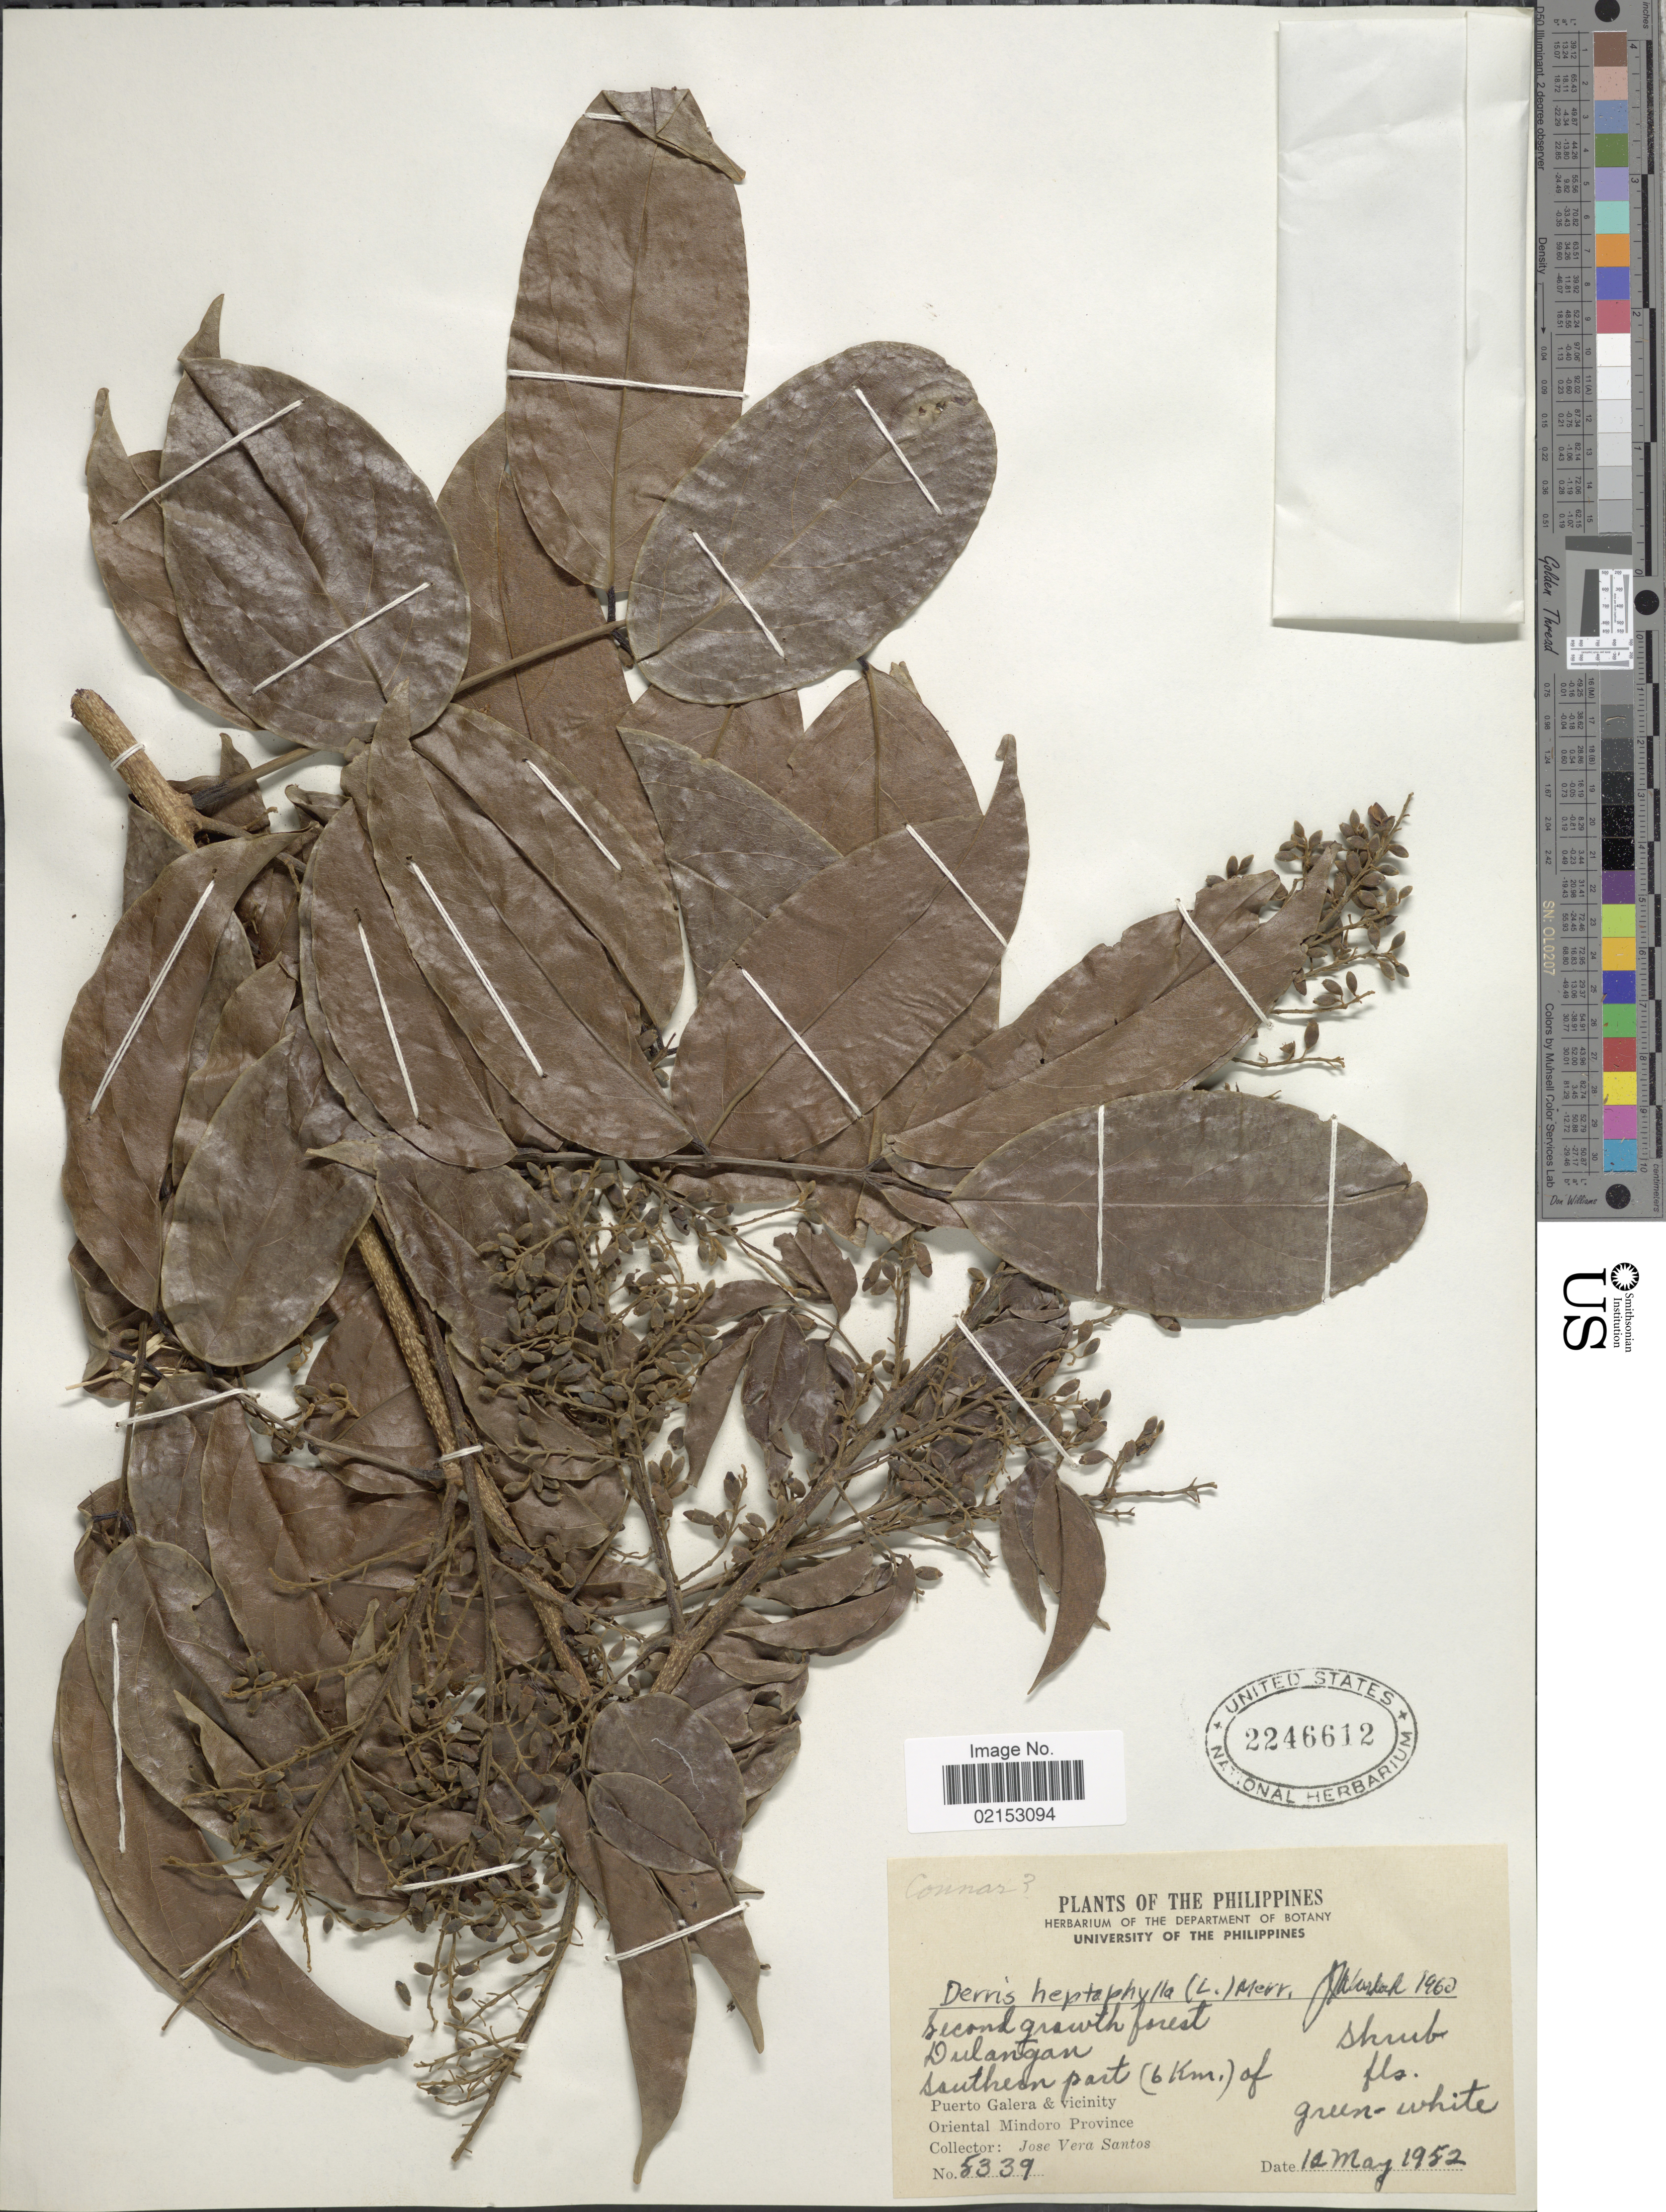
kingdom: Plantae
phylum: Tracheophyta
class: Magnoliopsida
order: Fabales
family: Fabaceae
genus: Aganope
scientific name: Aganope heptaphylla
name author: (L.) Polhill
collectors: J. Santos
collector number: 5339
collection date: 1952-05-12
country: Philippines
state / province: Mimaropa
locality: Dulangtan, southern part (6 Km.) of Puerto Galera & vicinity, Oriental Mindoro Province.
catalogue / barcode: US 2246612